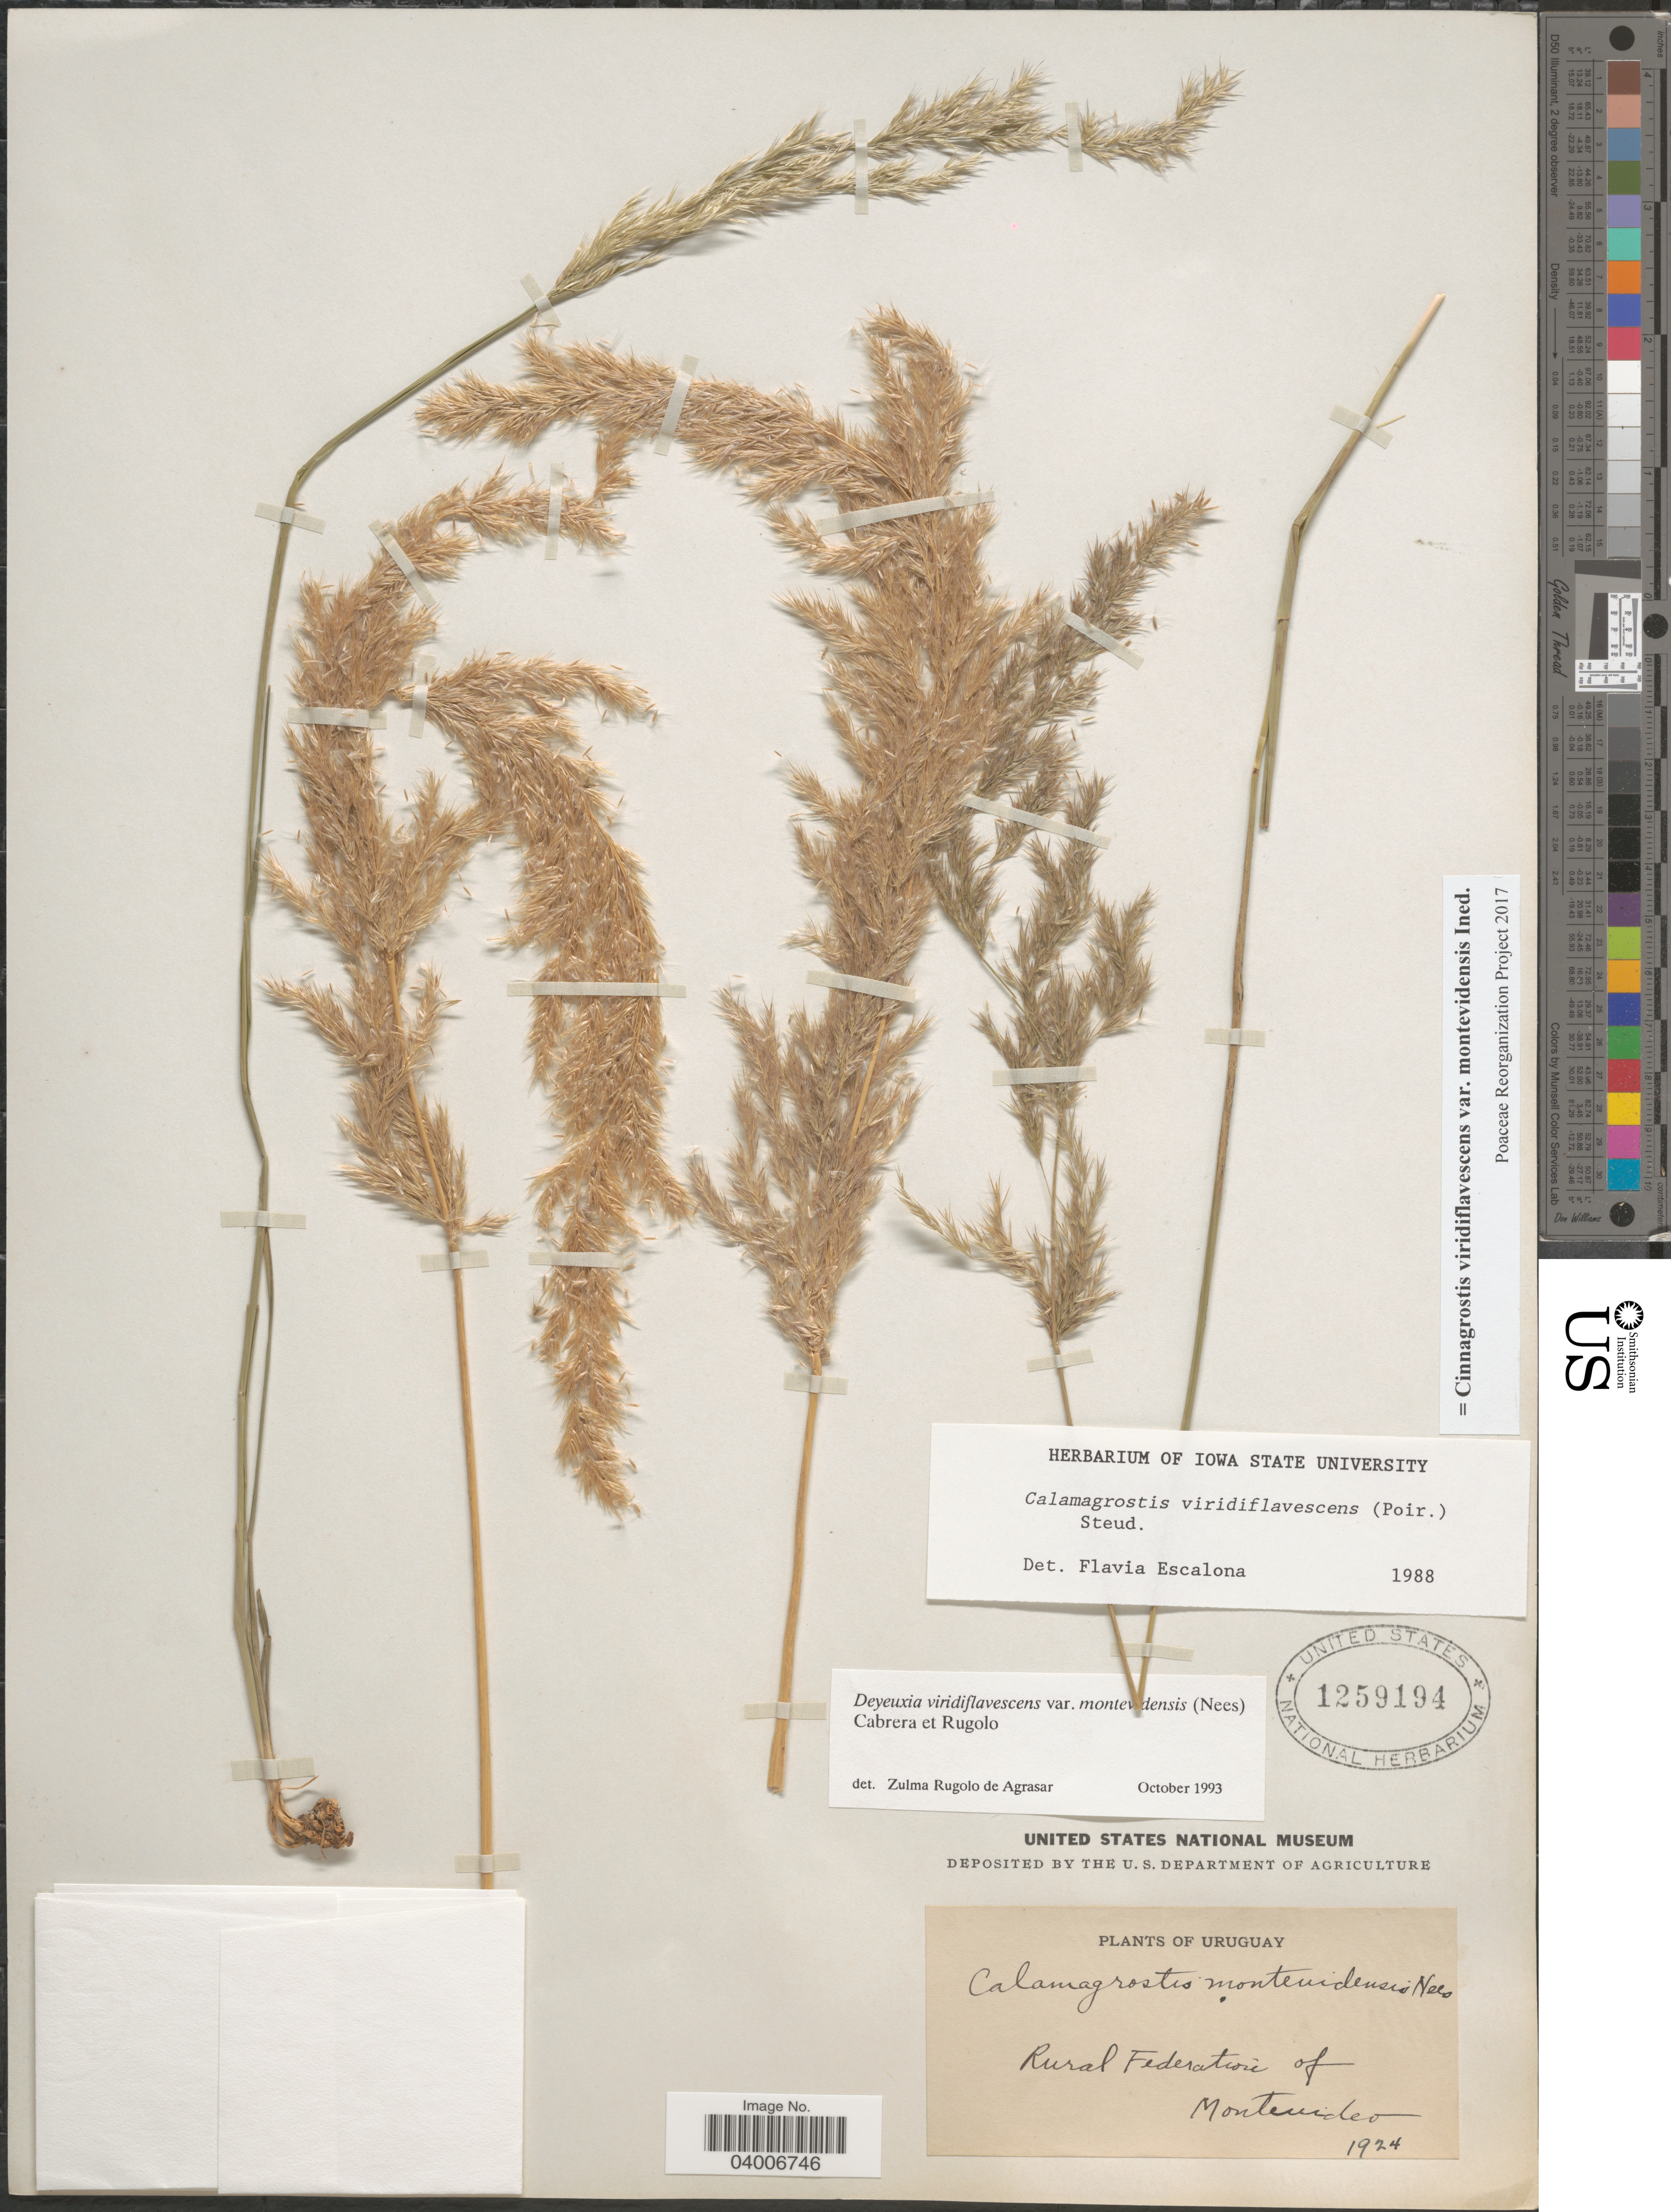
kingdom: Plantae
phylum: Tracheophyta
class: Liliopsida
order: Poales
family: Poaceae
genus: Cinnagrostis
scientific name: Cinnagrostis viridiflavescens var. montevidensis ined.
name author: (Nees) P.M. Peterson et al.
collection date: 1924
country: Uruguay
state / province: Montevideo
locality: Rural Federation of Montevideo.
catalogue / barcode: US 1259194